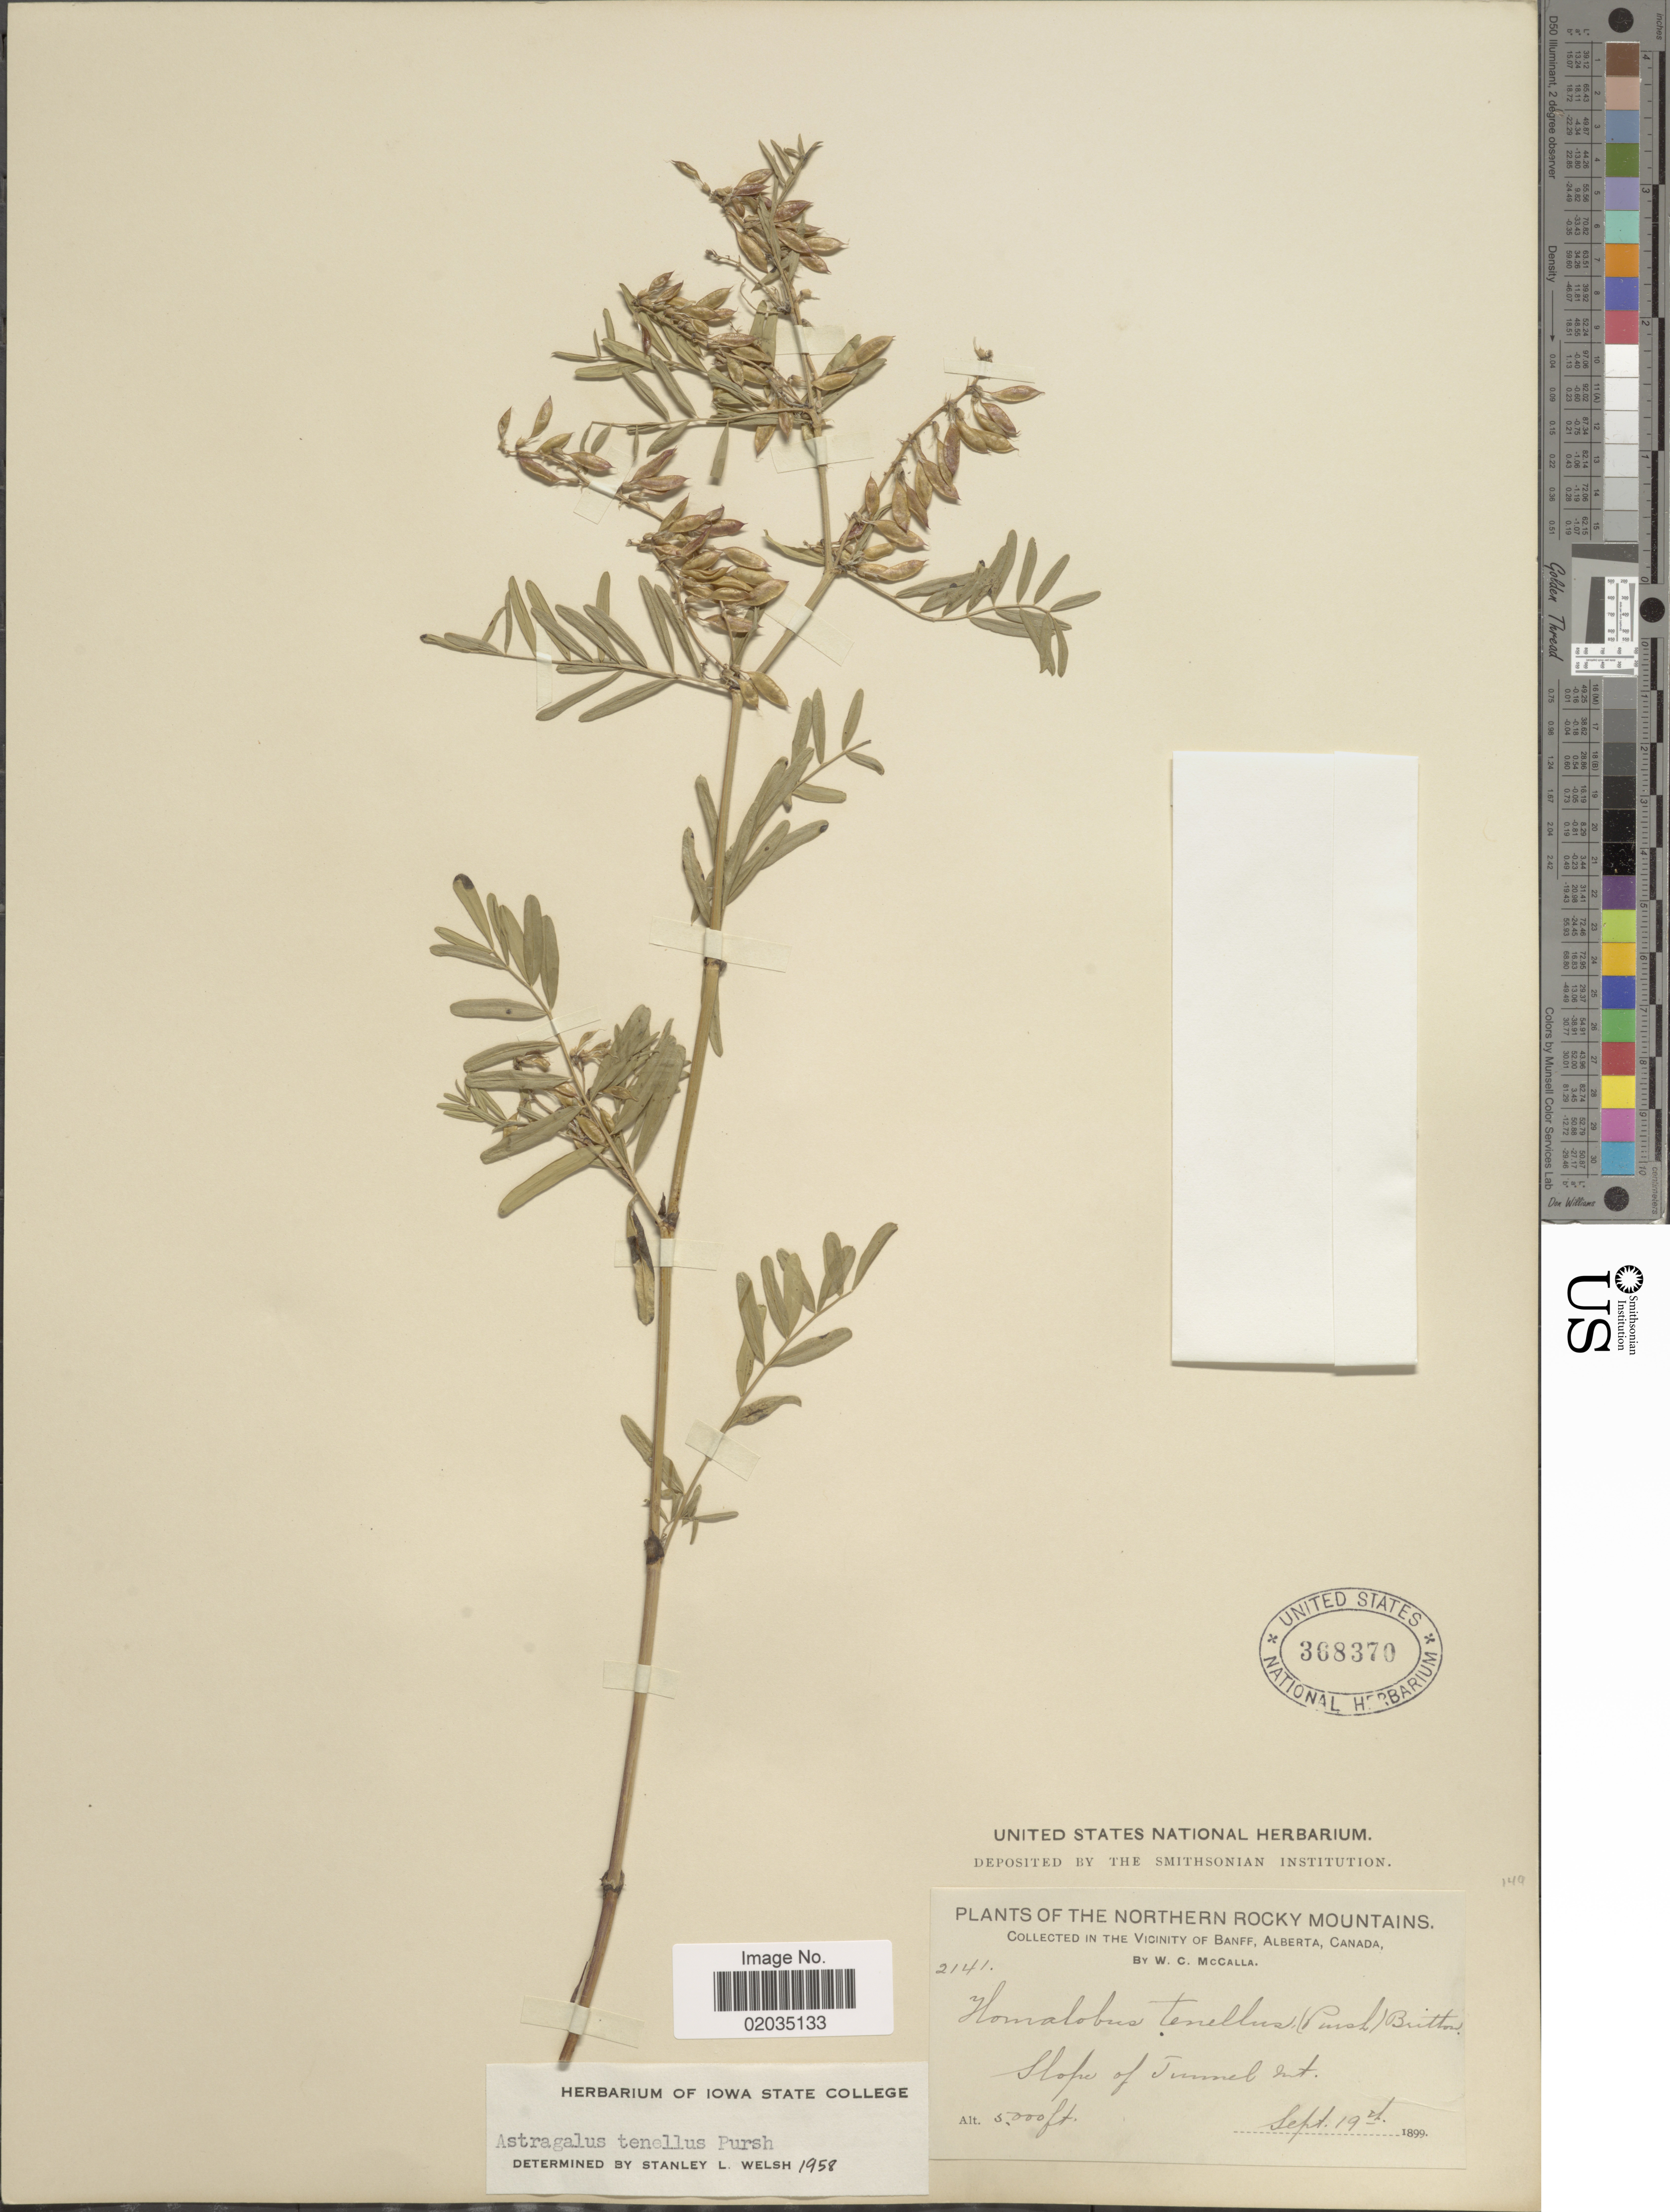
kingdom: Plantae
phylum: Tracheophyta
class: Magnoliopsida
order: Fabales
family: Fabaceae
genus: Astragalus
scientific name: Astragalus tenellus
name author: Pursh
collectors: W. McCalla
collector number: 2141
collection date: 1899-09-19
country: Canada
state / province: Alberta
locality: The Northern Rocky Mountains, In The Vicinity of Bannf, Slope of Tinnel Mt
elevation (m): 1524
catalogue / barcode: US 368370